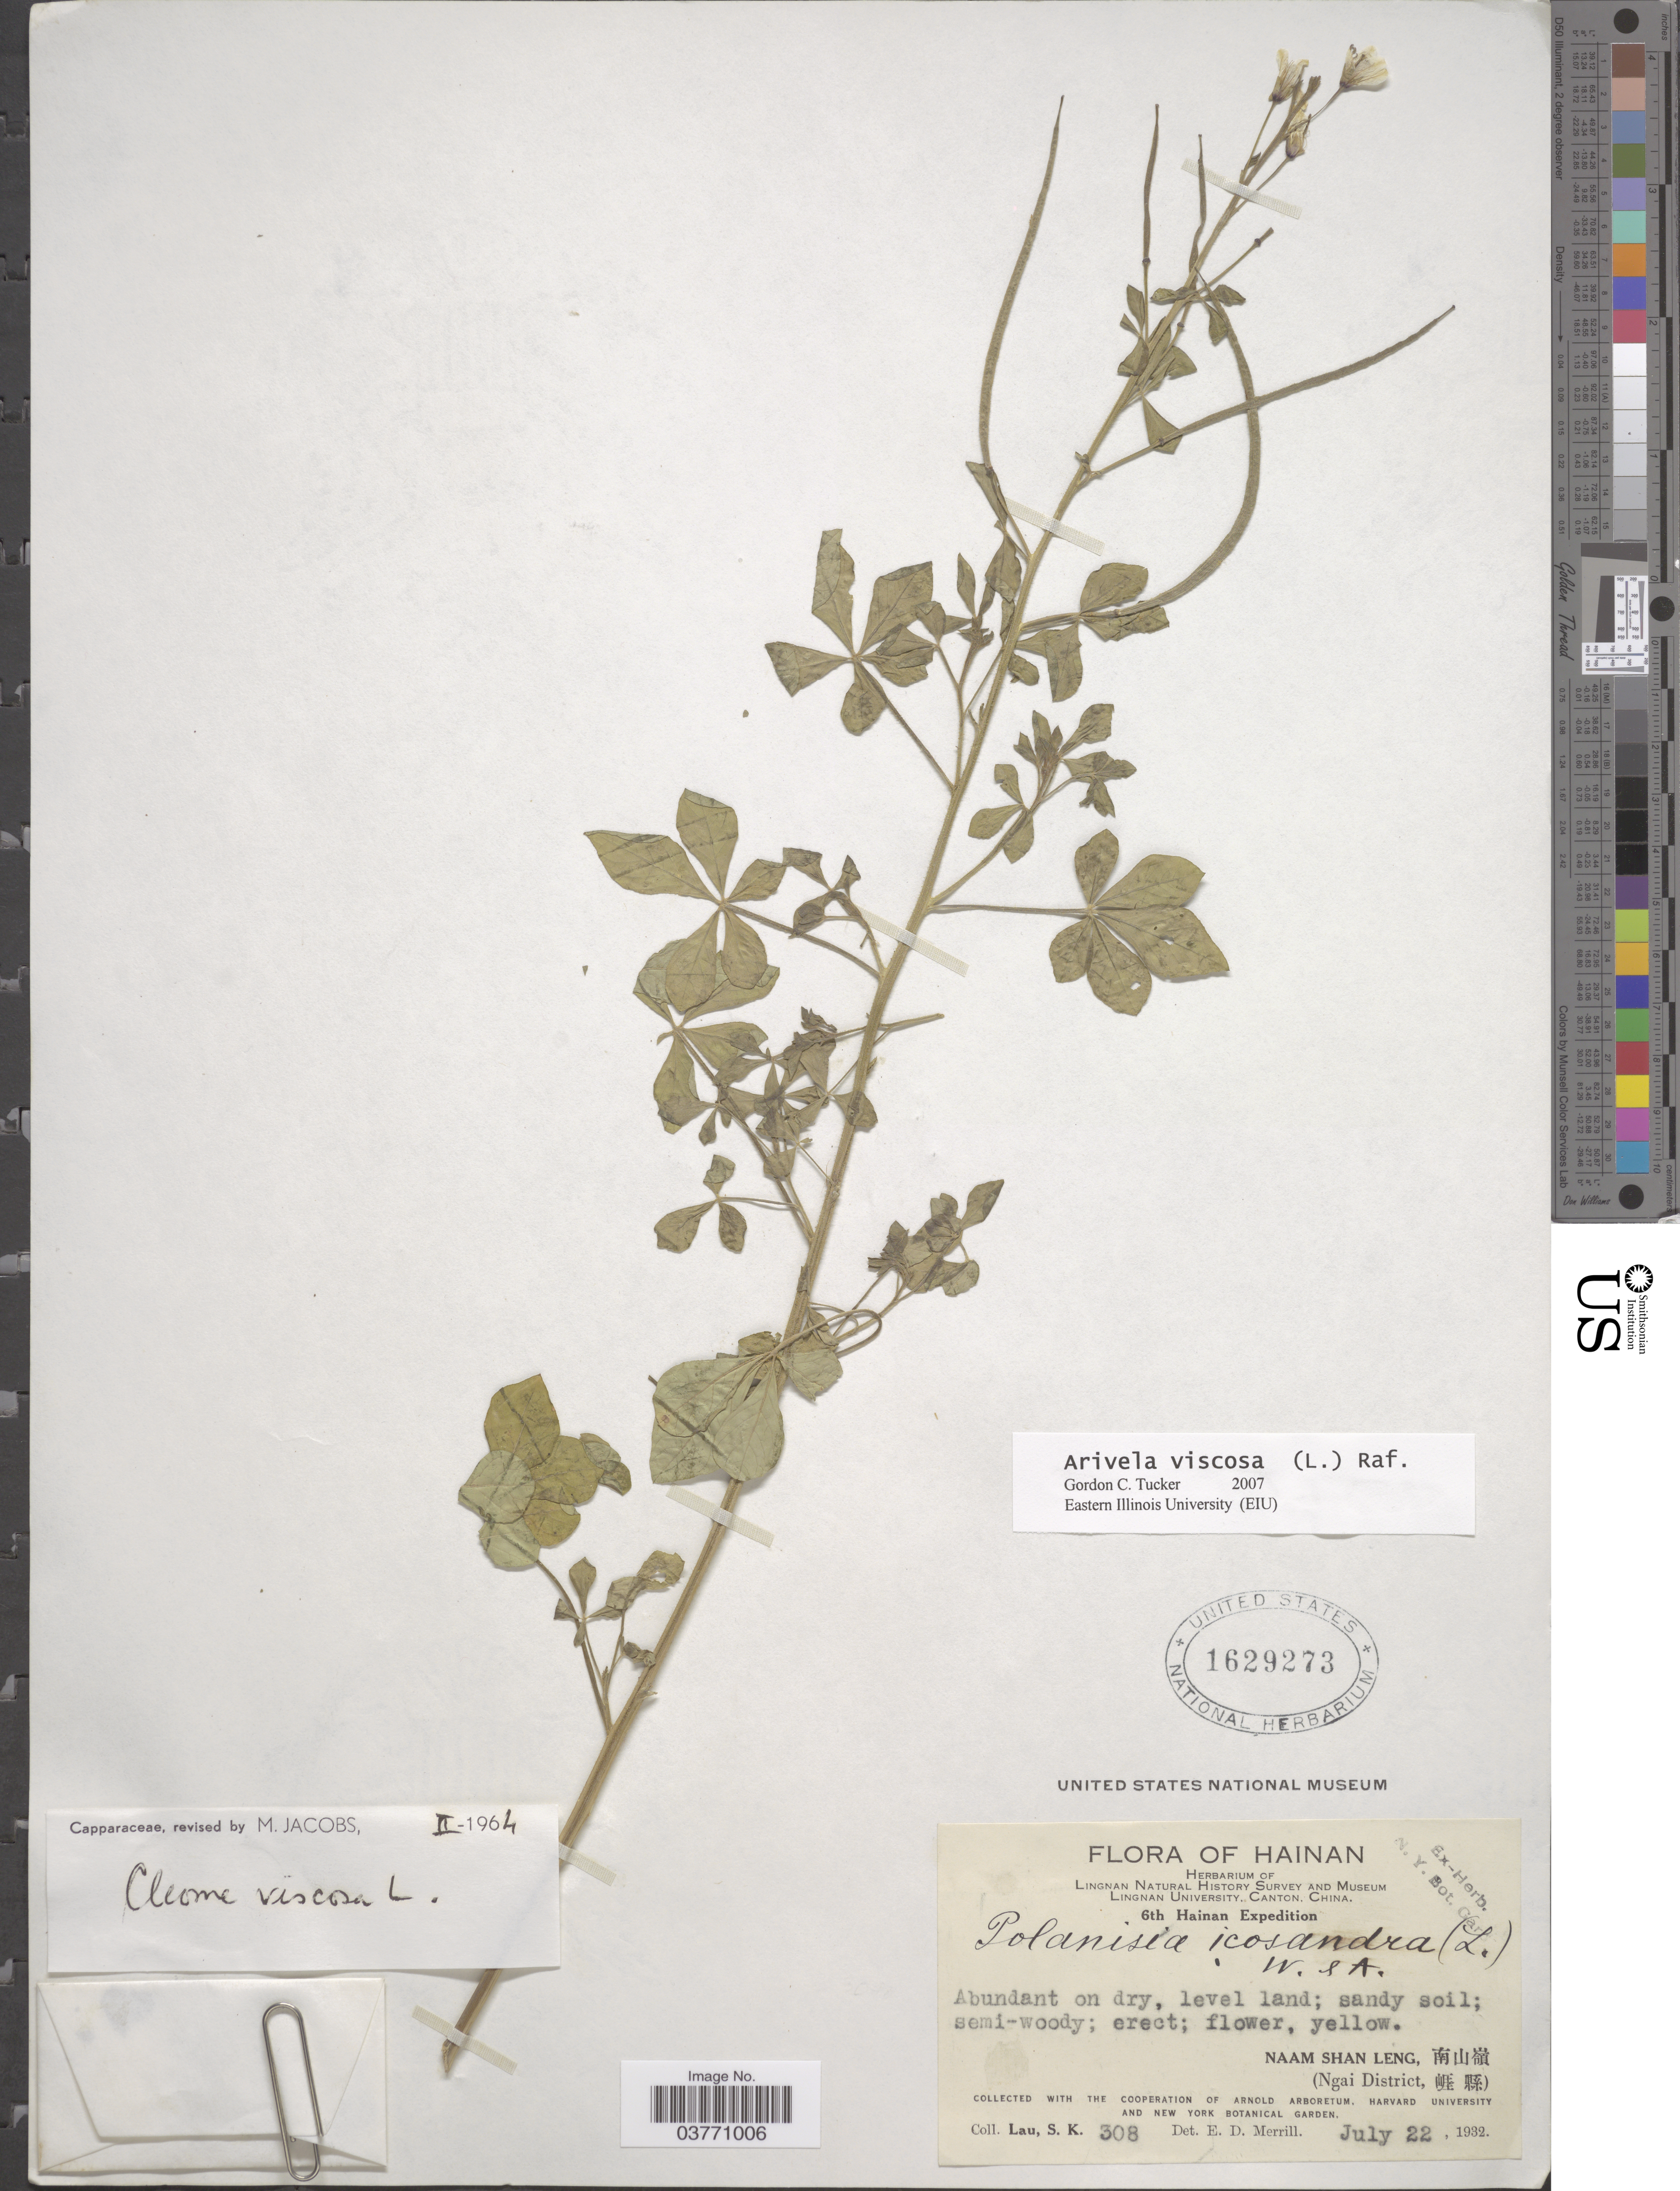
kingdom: Plantae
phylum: Tracheophyta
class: Magnoliopsida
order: Brassicales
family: Cleomaceae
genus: Arivela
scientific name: Arivela viscosa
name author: (L.) Raf.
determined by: Tucker, G. C.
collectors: S. K. Lau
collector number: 308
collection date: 1932-07-22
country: China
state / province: Hainan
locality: Naam Shan Leng. (Ngai District).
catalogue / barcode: US 1629273